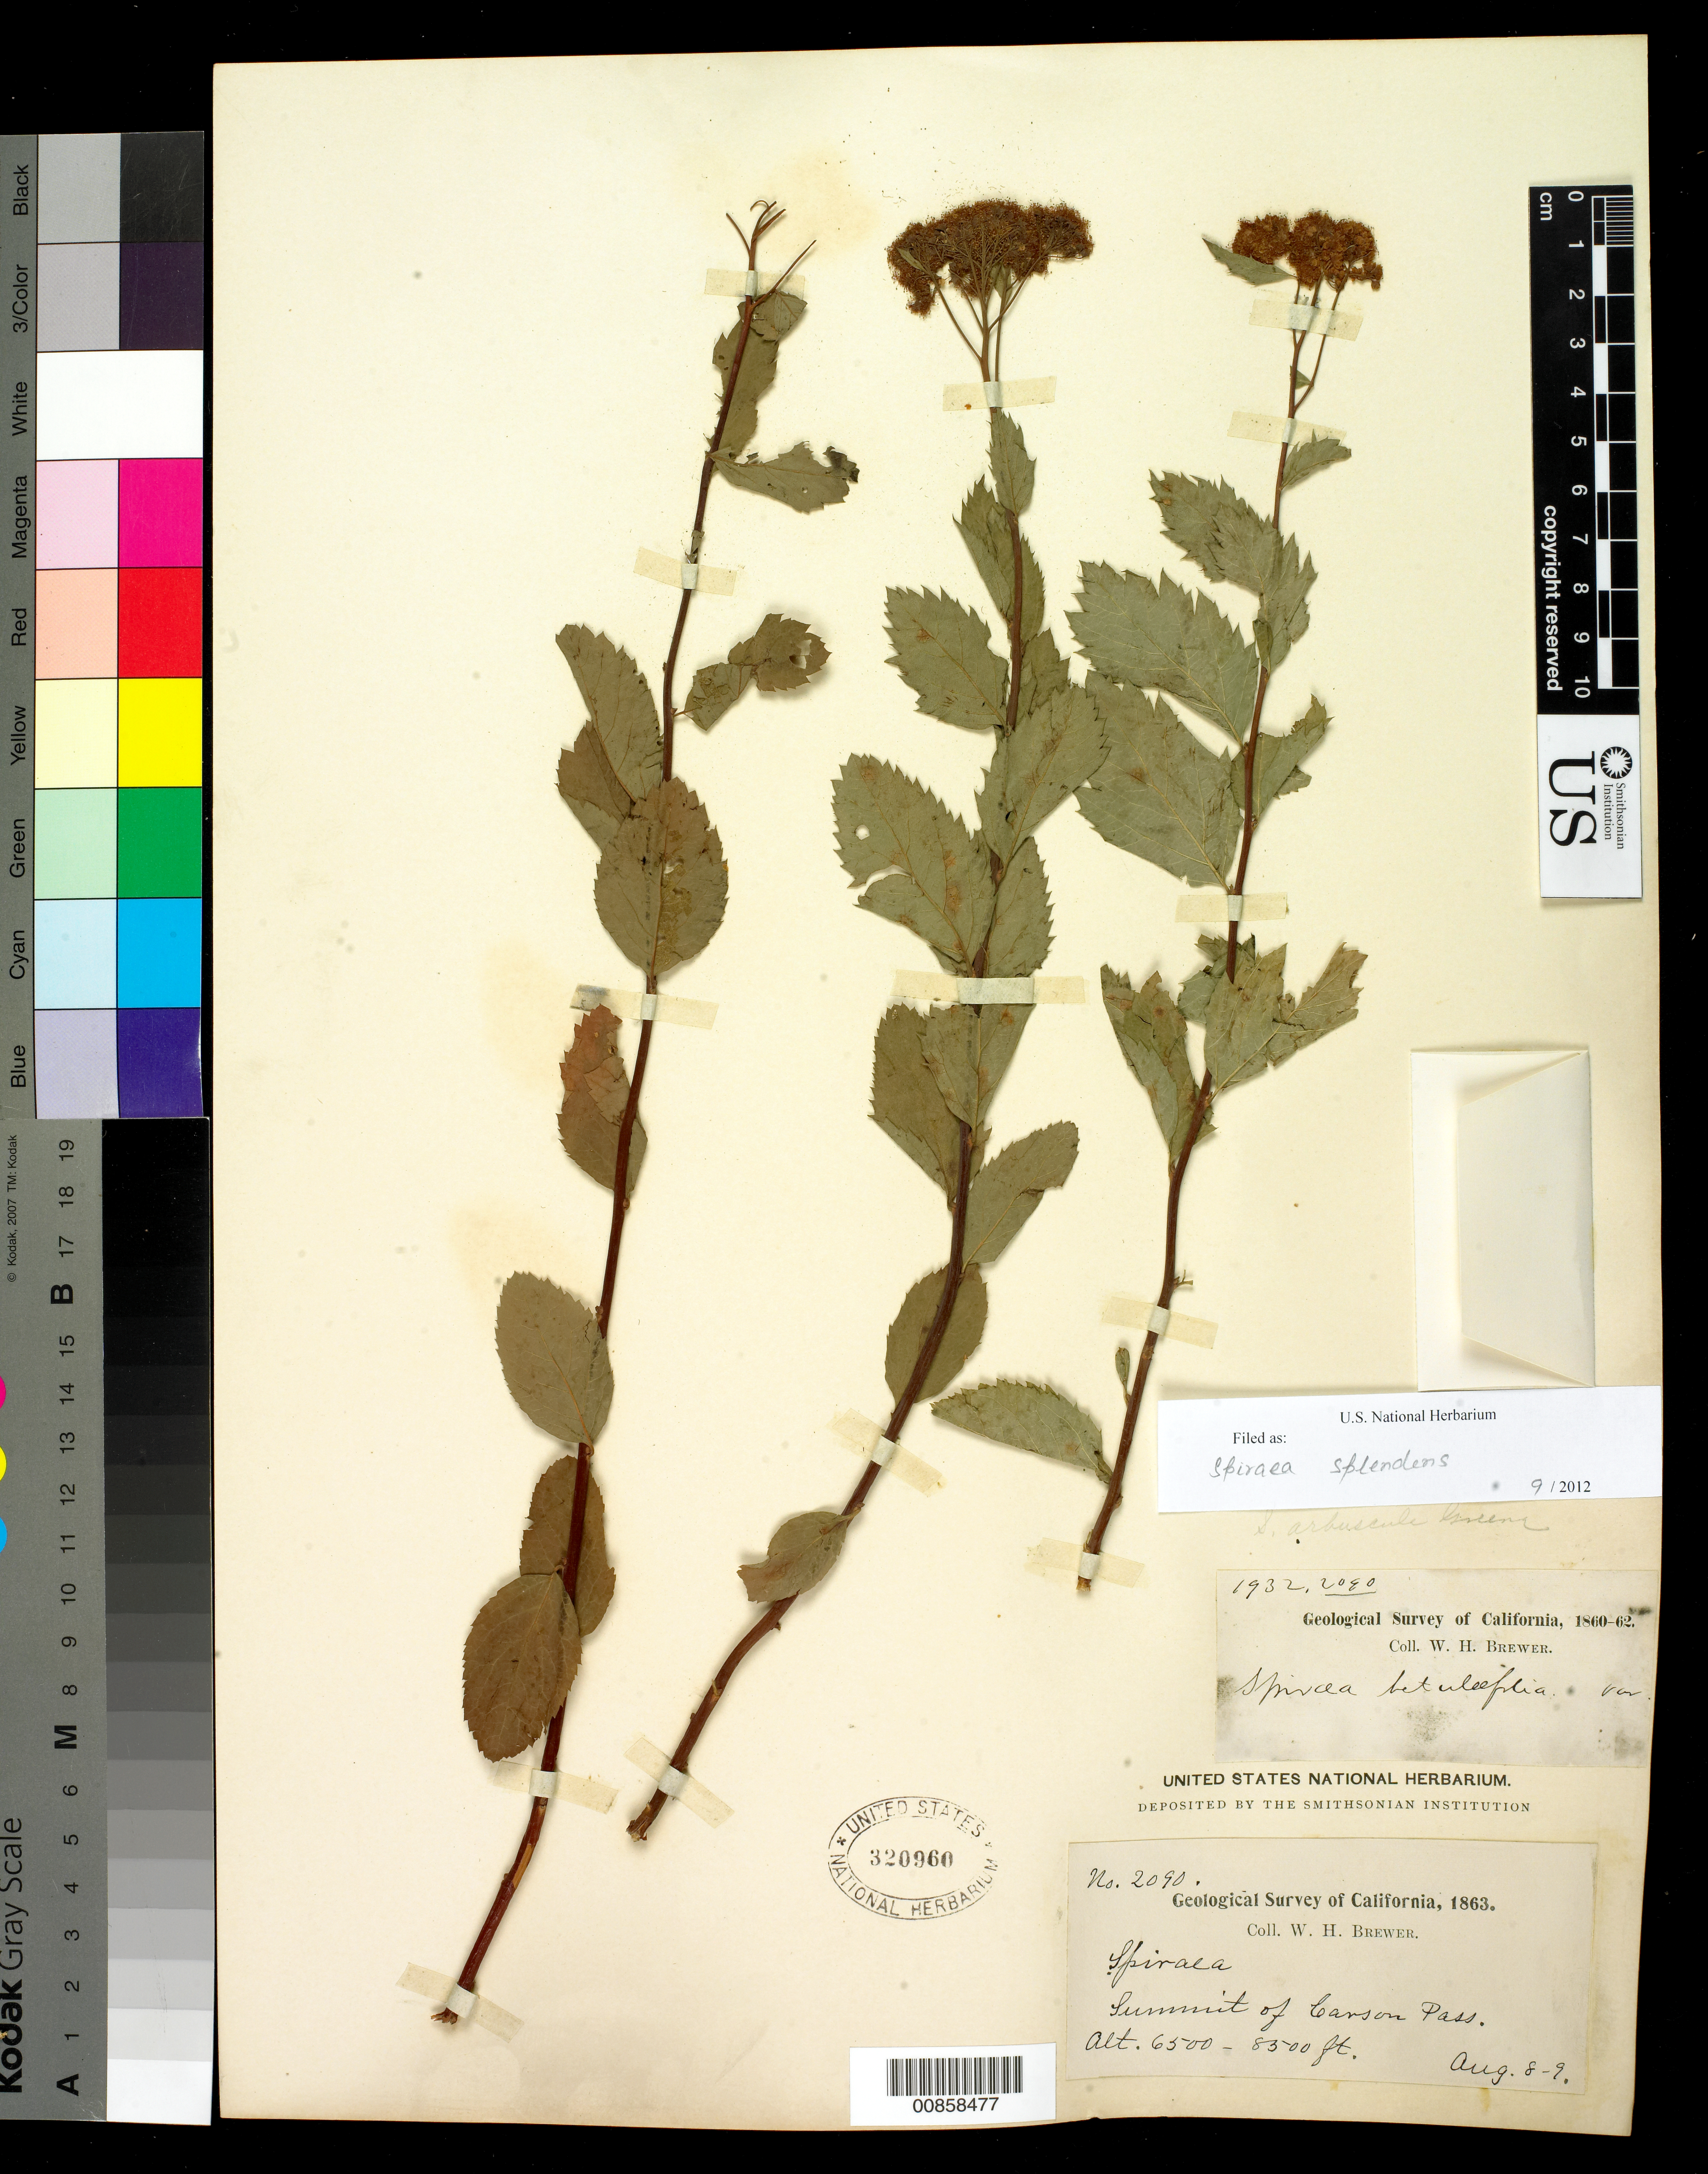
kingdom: Plantae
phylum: Tracheophyta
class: Magnoliopsida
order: Rosales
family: Rosaceae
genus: Spiraea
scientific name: Spiraea splendens var. splendens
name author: Baumann ex K. Koch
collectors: W. H. Brewer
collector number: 2090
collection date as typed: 08 Aug 1863 to 09 Aug 1863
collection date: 1863-08-08/1863-08-09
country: United States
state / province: California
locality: Summit of Carson Pass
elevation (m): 1981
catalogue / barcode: US 320960